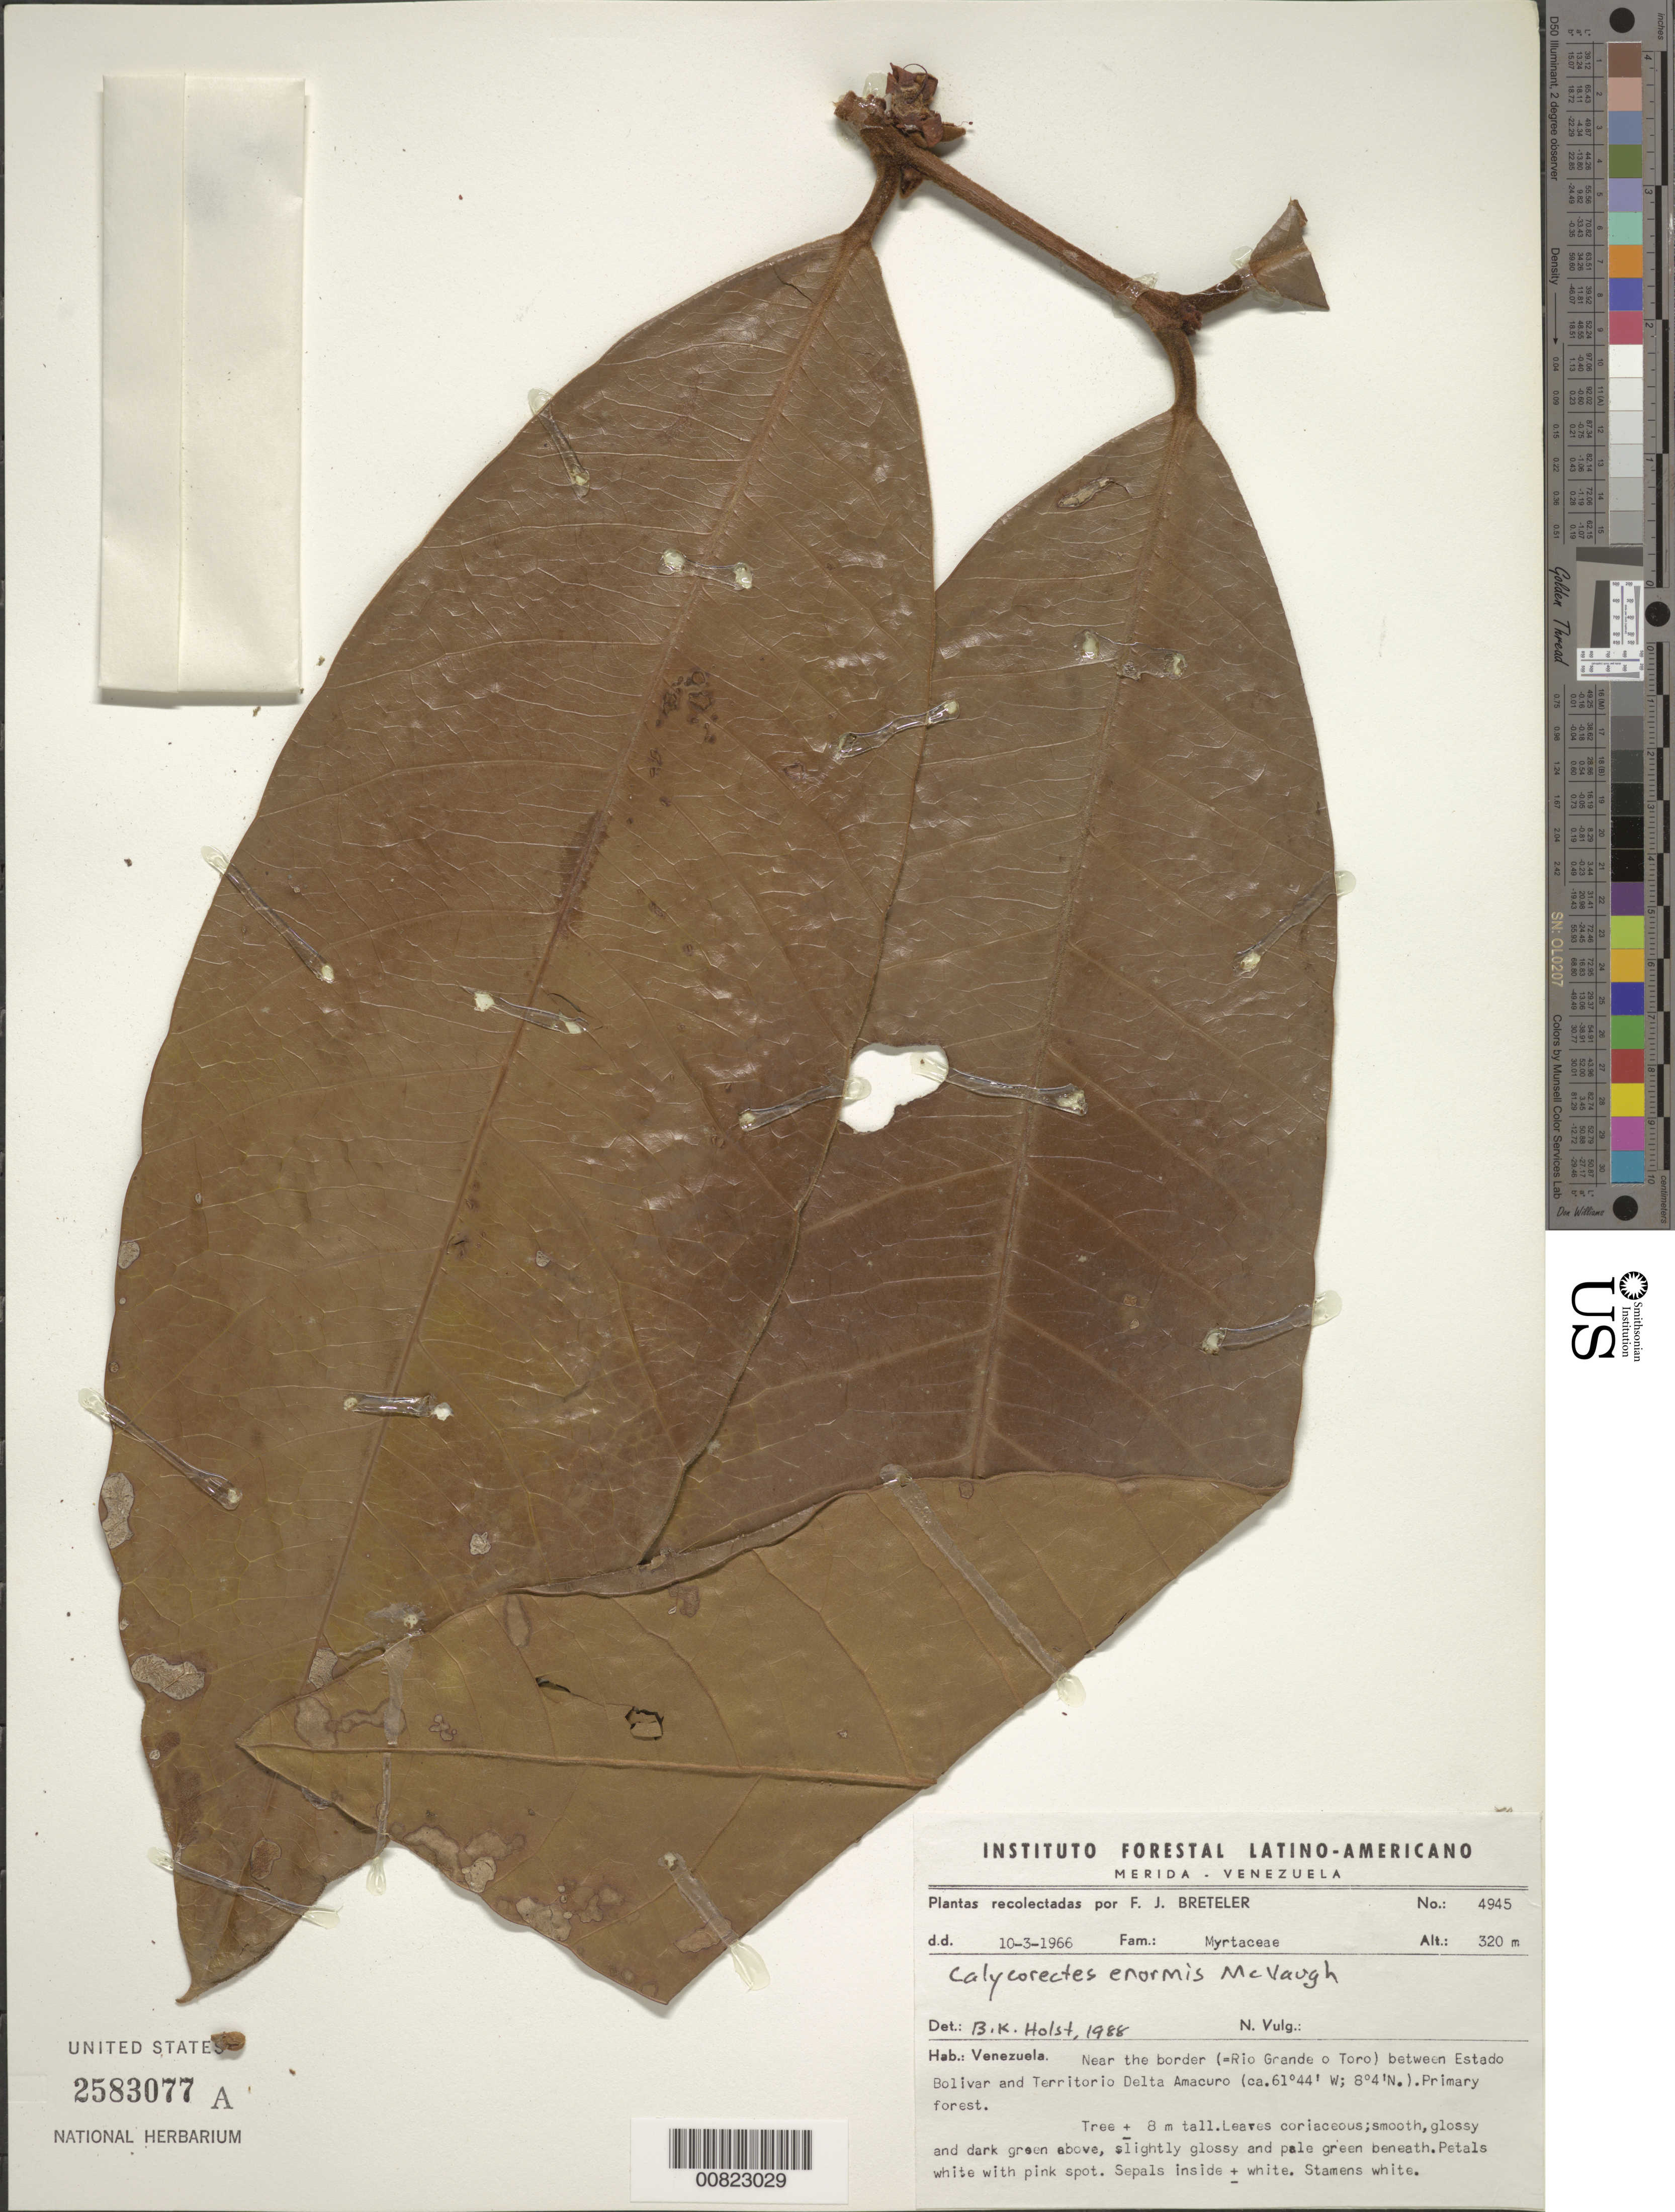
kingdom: Plantae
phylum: Tracheophyta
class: Magnoliopsida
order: Myrtales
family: Myrtaceae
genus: Eugenia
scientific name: Eugenia enormis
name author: (McVaugh) Mattos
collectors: F. J. Breteler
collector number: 4945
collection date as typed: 10-Mar-66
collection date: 1966-03-10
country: Venezuela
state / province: Bolívar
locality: Río Grande o Toro, near border between Estado Bolívar and Territorío Delta Amacuro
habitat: Primary forest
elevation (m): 320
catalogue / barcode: US 2583077A